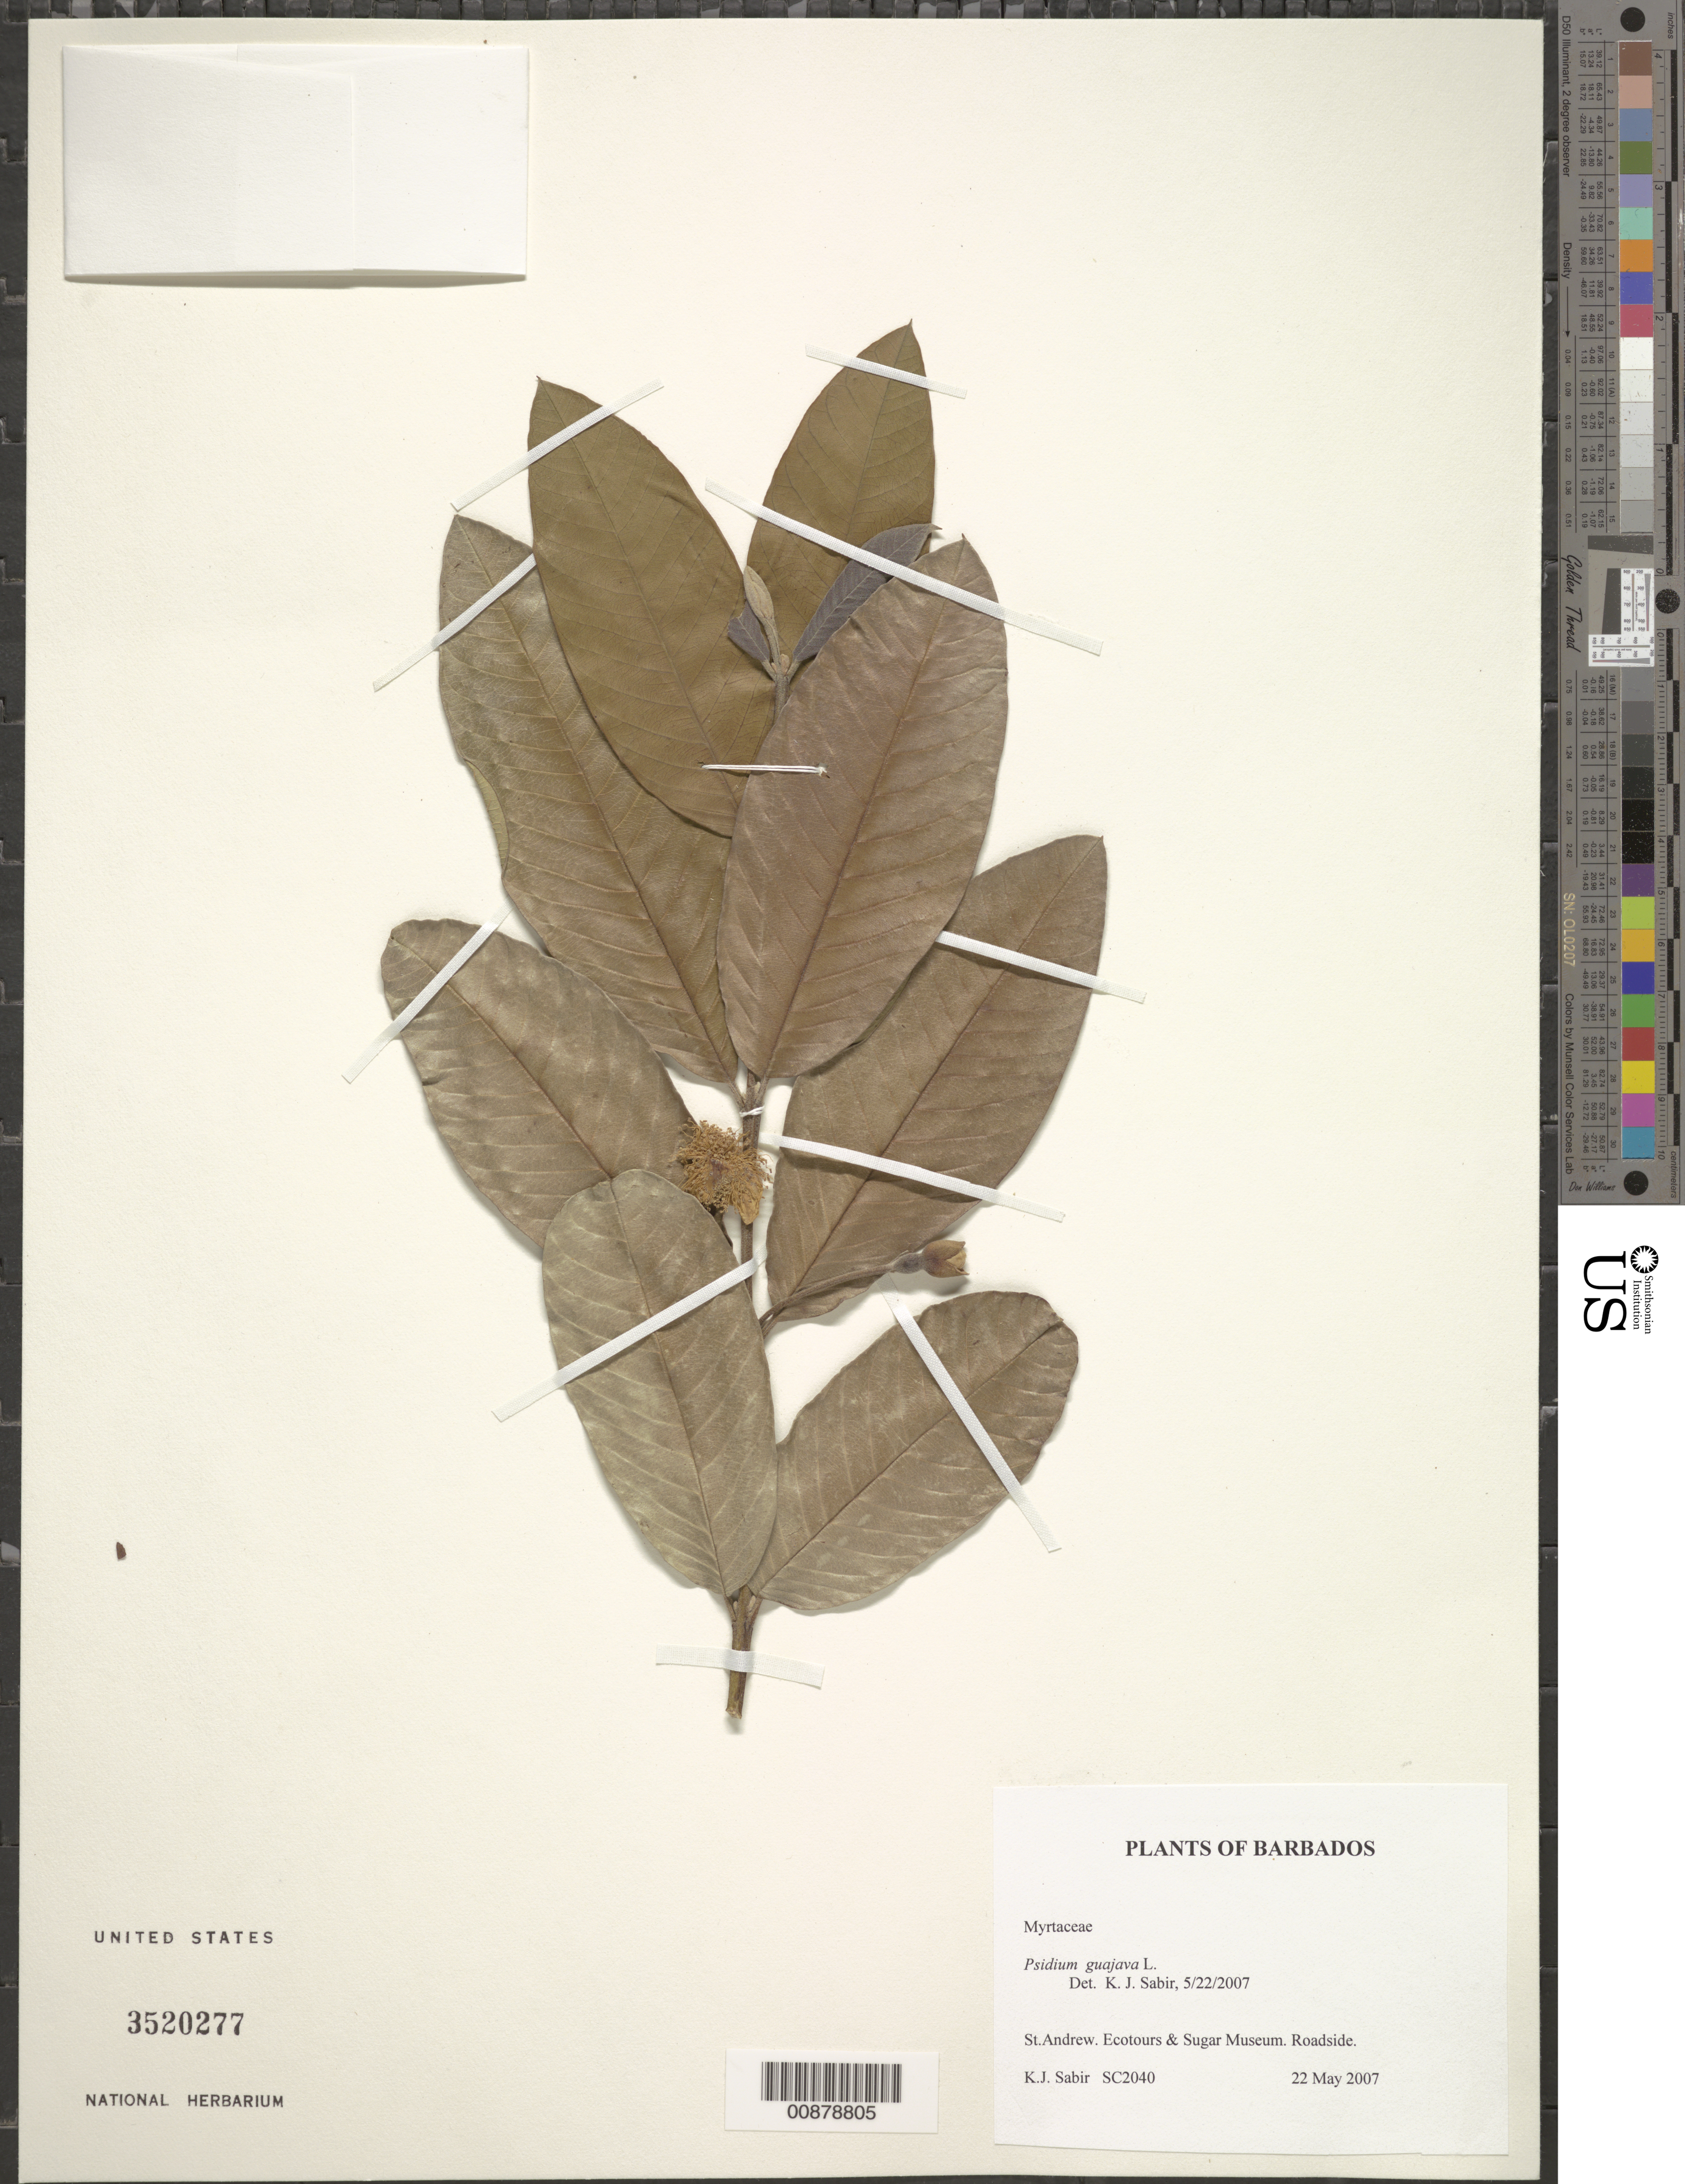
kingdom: Plantae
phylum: Tracheophyta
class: Magnoliopsida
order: Myrtales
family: Myrtaceae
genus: Psidium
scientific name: Psidium guajava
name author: L.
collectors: K. Sabir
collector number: SC 2040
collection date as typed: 22 May 2007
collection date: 2007-05-22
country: Barbados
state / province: Saint Andrew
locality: Ecotours & Sugar Museum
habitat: Roadside.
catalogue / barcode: US 3520277